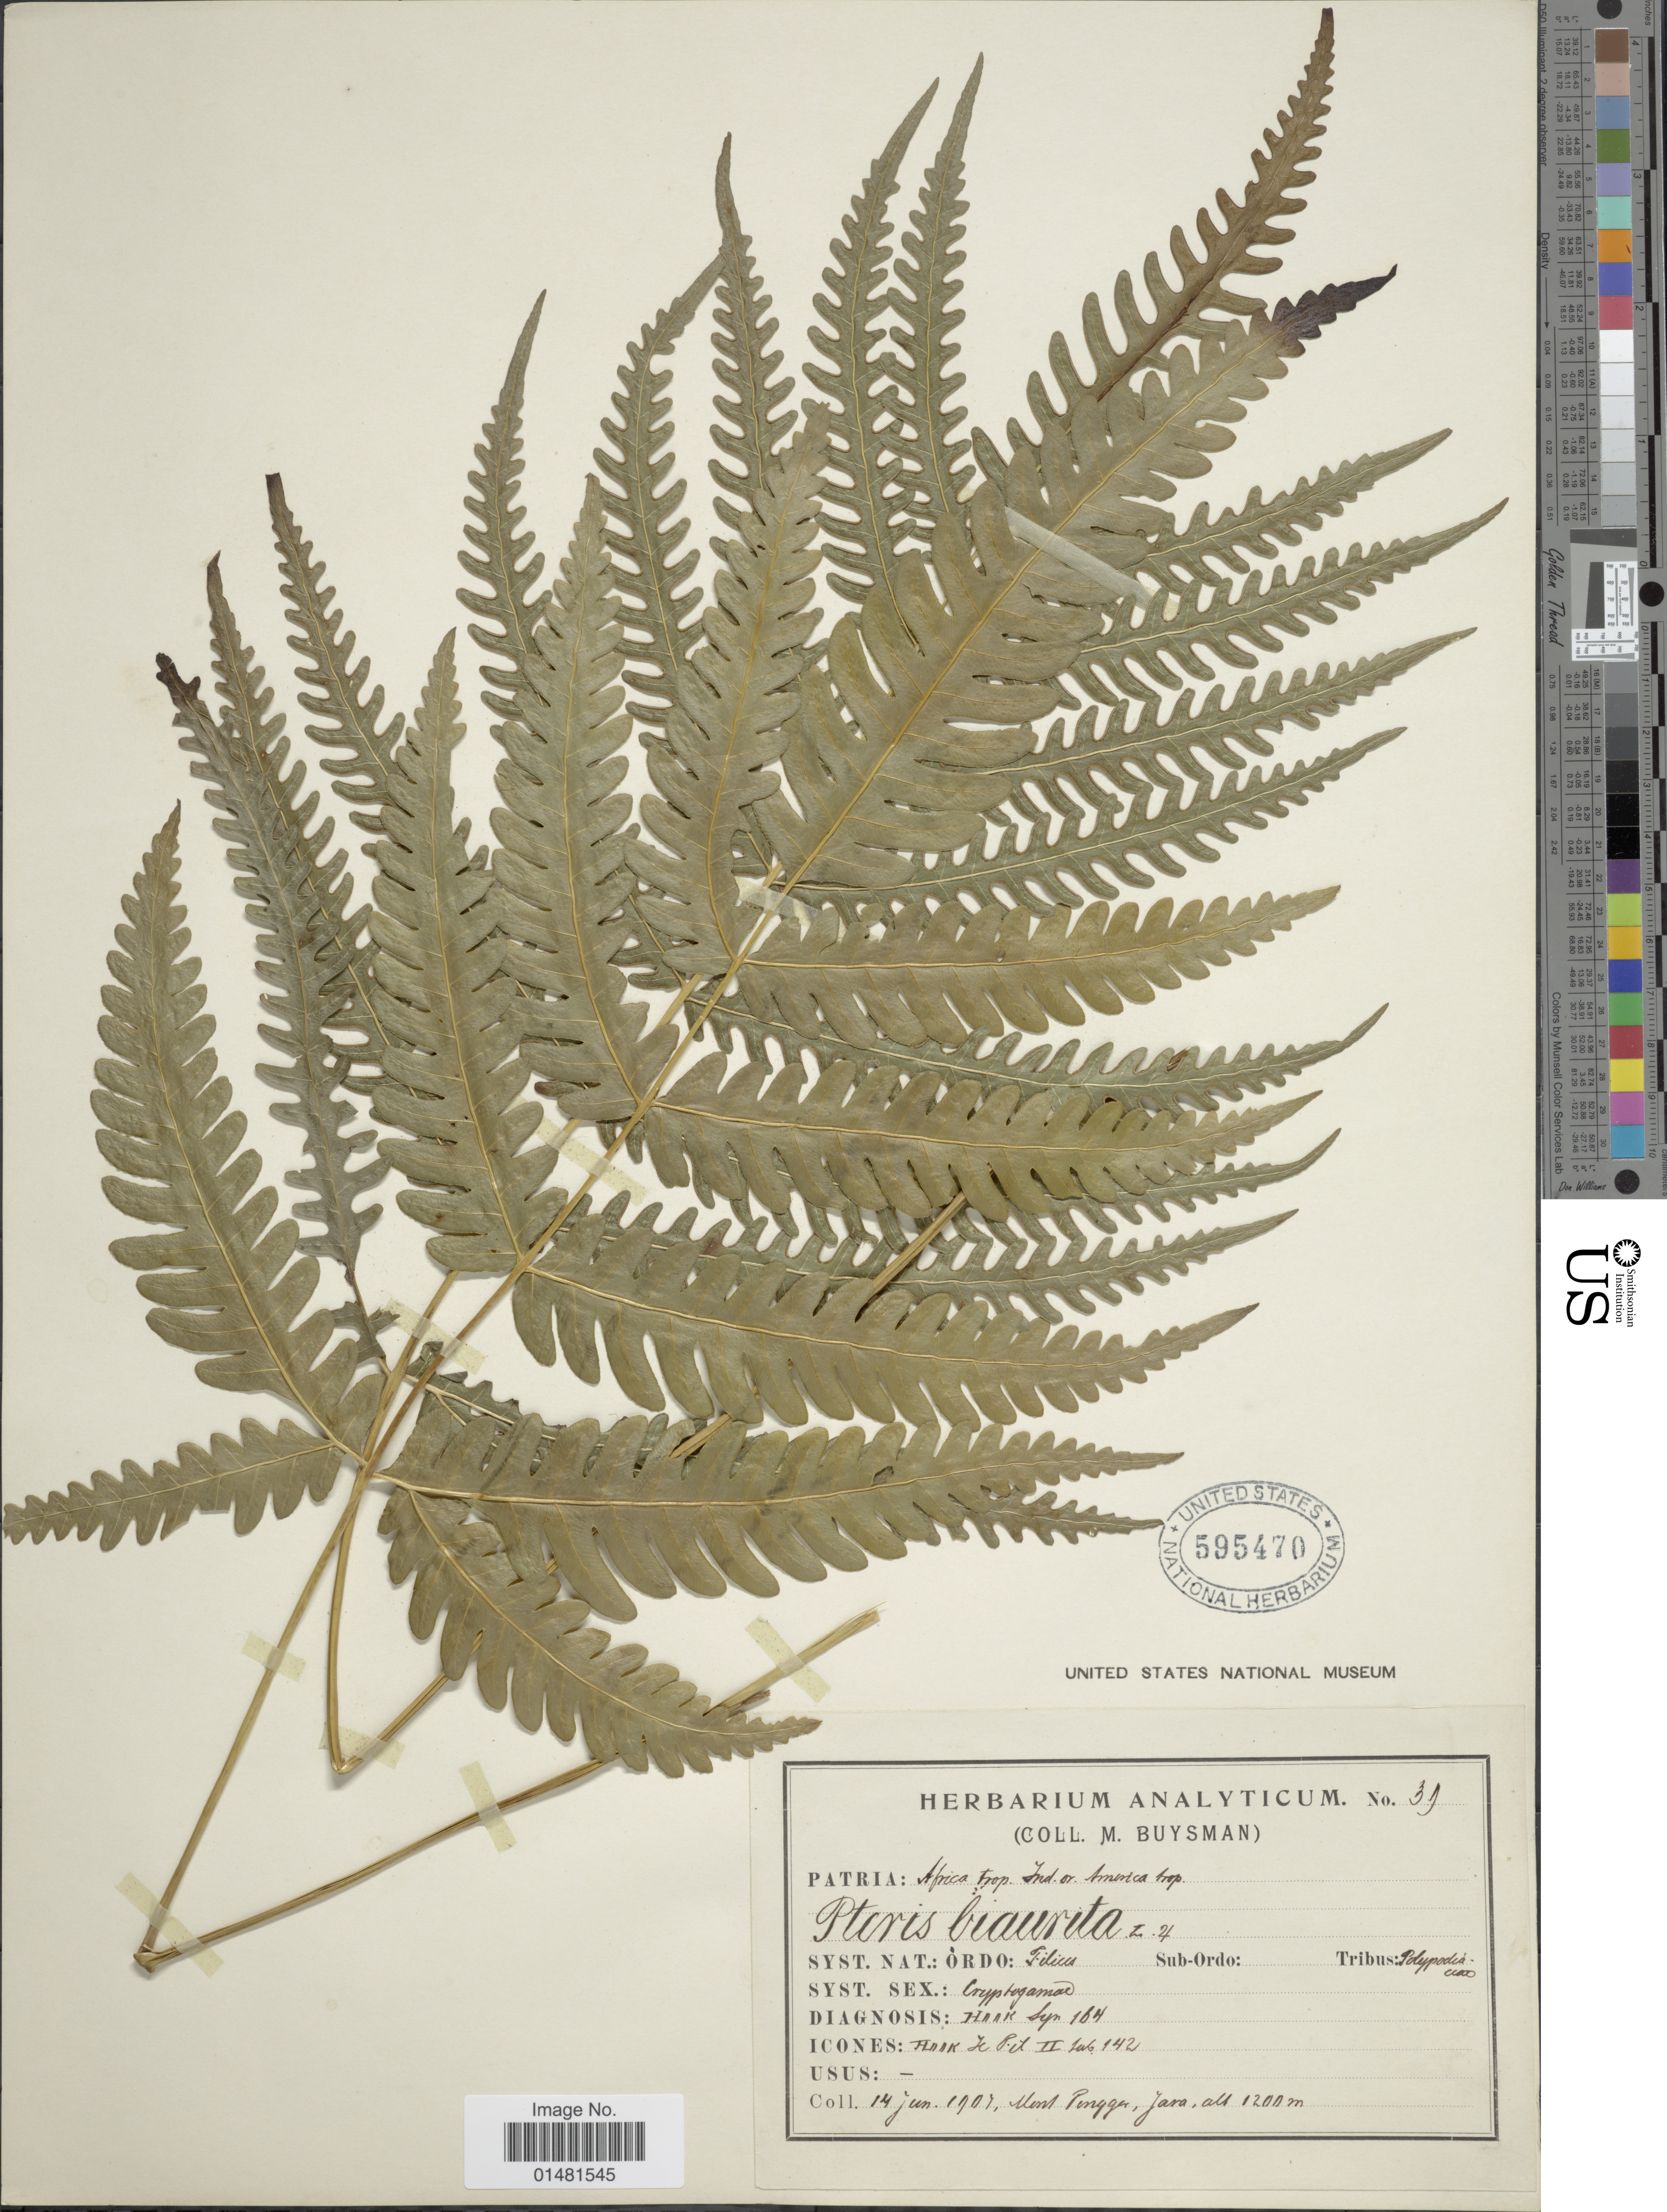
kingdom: Plantae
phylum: Tracheophyta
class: Polypodiopsida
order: Polypodiales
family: Pteridaceae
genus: Pteris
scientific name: Pteris biaurita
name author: L.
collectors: M. Buysman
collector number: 39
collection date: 1907-06-14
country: Indonesia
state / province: Java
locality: Mont Pengger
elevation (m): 1200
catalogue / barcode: US 595470